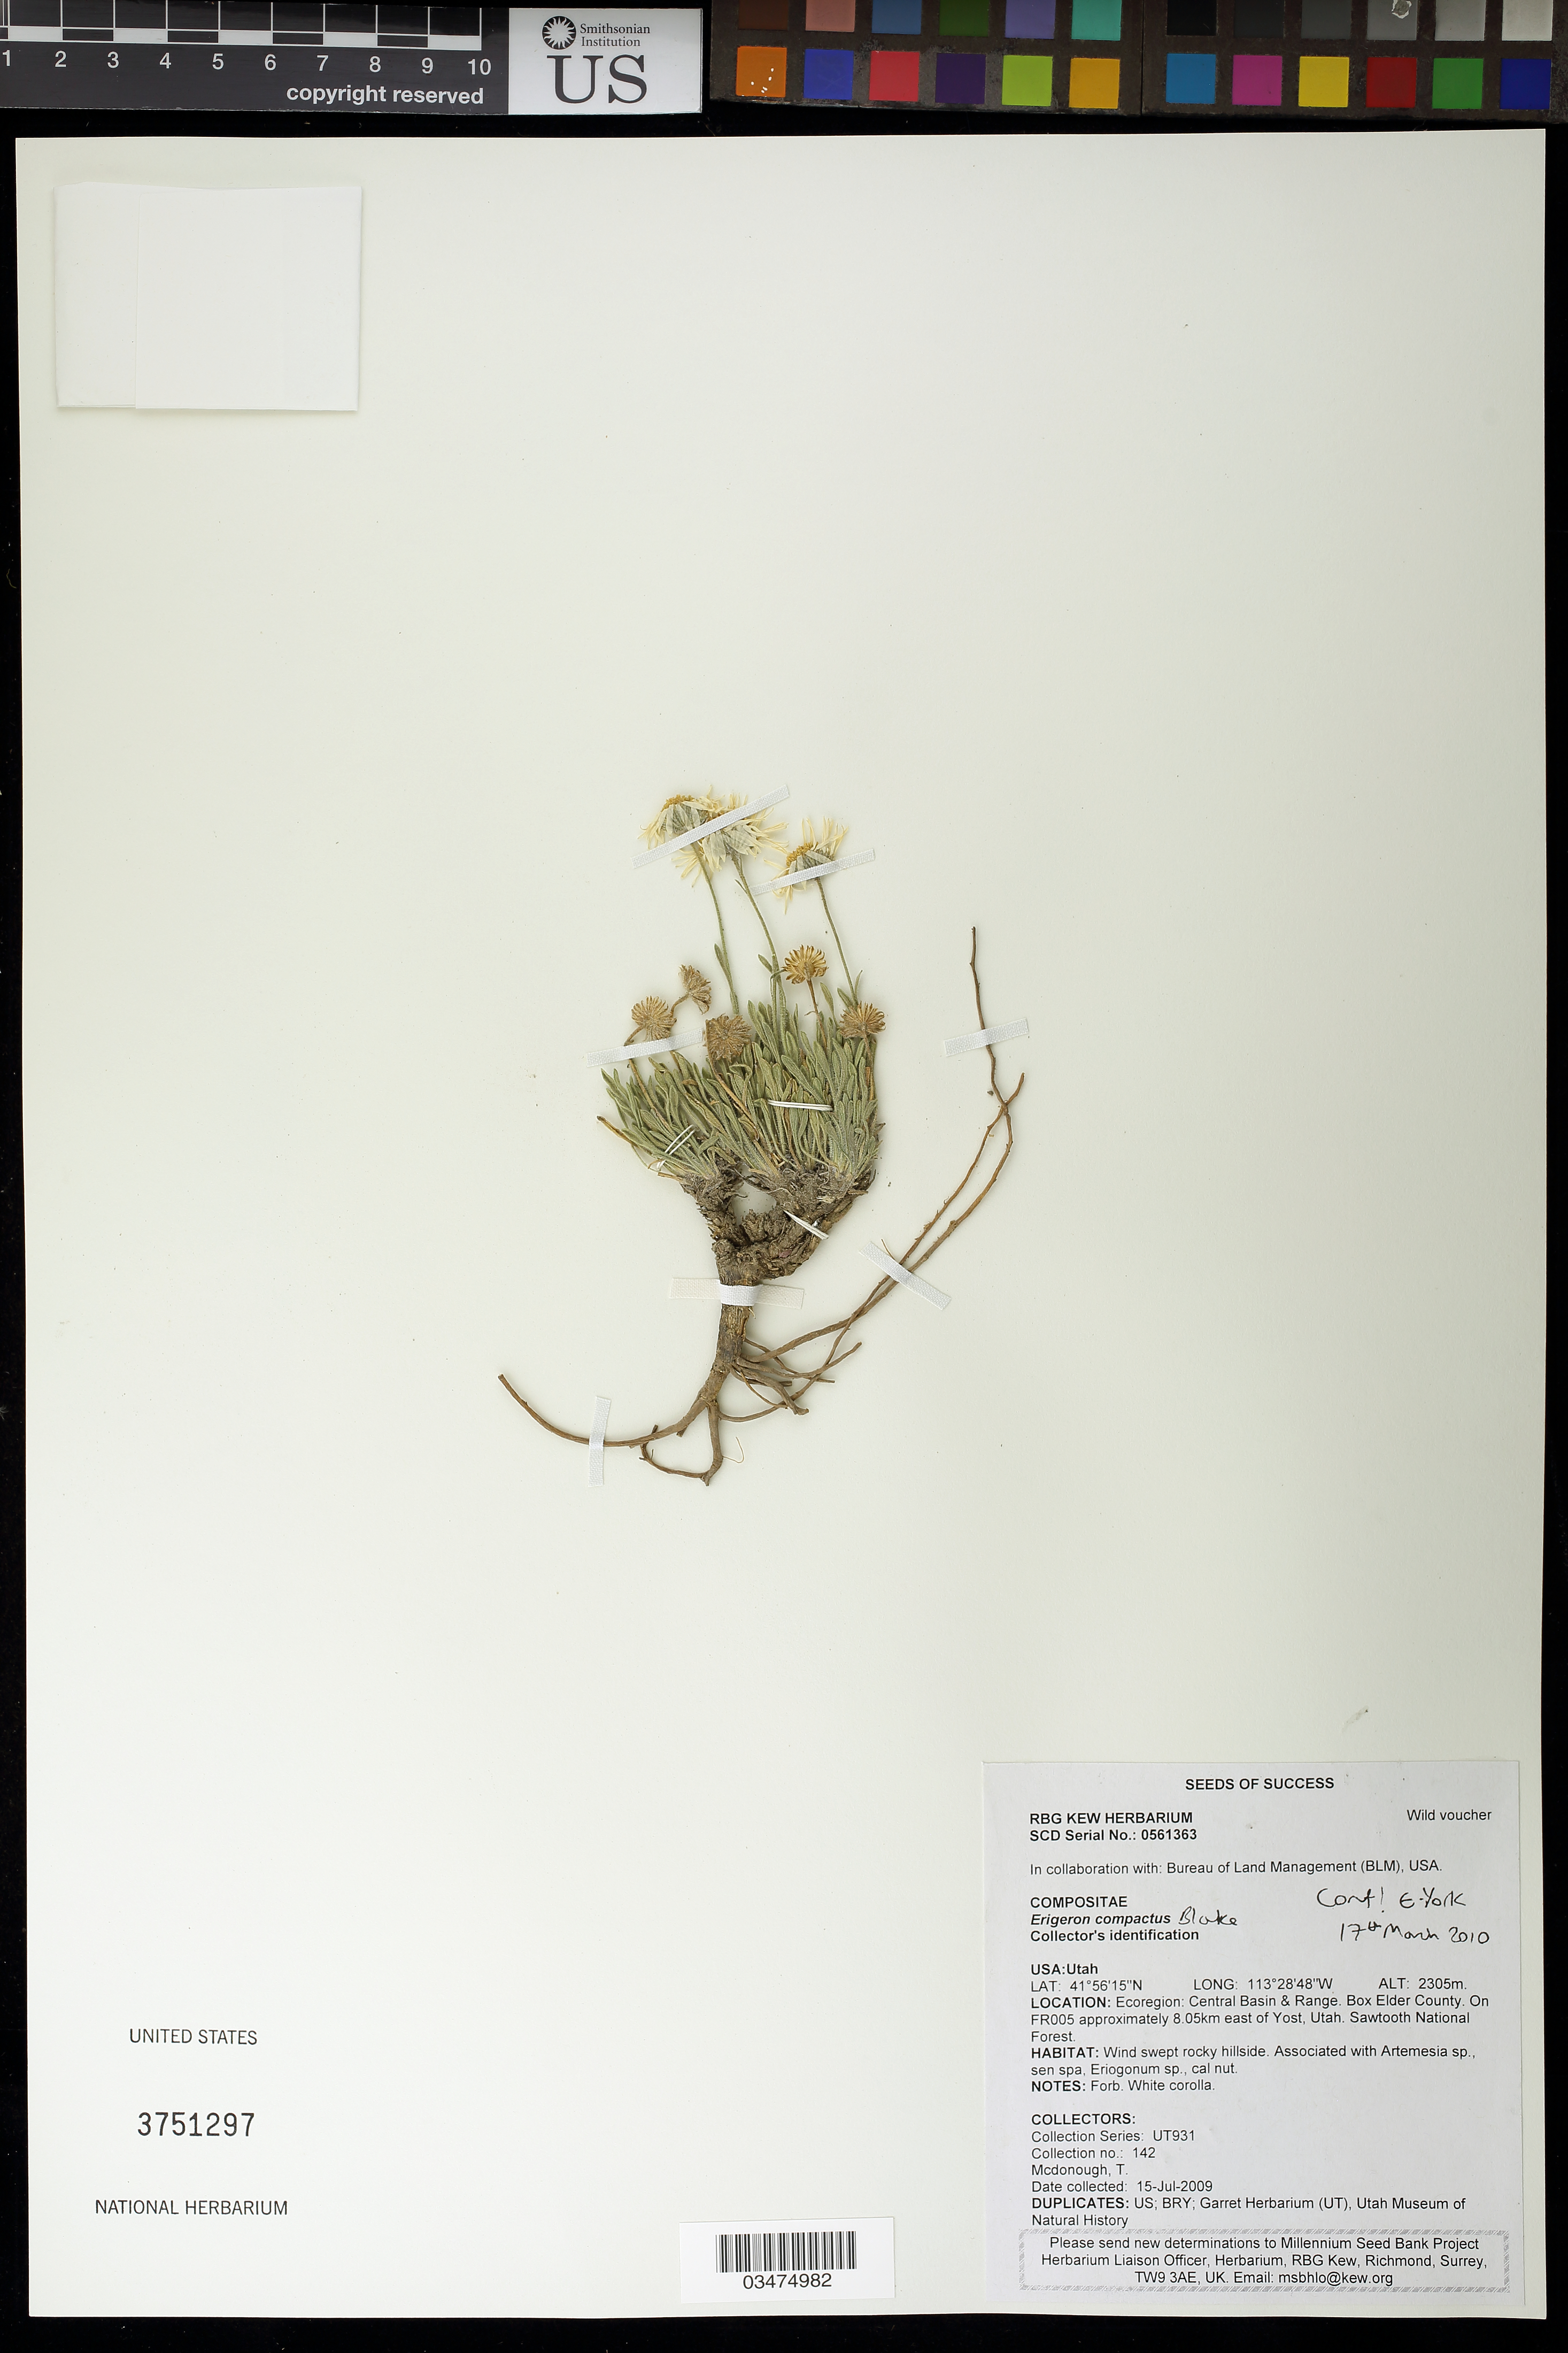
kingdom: Plantae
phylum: Tracheophyta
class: Magnoliopsida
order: Asterales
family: Asteraceae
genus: Erigeron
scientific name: Erigeron compactus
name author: Pursh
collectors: T. McDonough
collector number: UT931 142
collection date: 2009-07-15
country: United States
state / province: Utah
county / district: Box Elder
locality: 8.05 km E of Yost. Sawtooth National Forest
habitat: Wind swept rocky hillside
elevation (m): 2305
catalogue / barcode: US 3751297